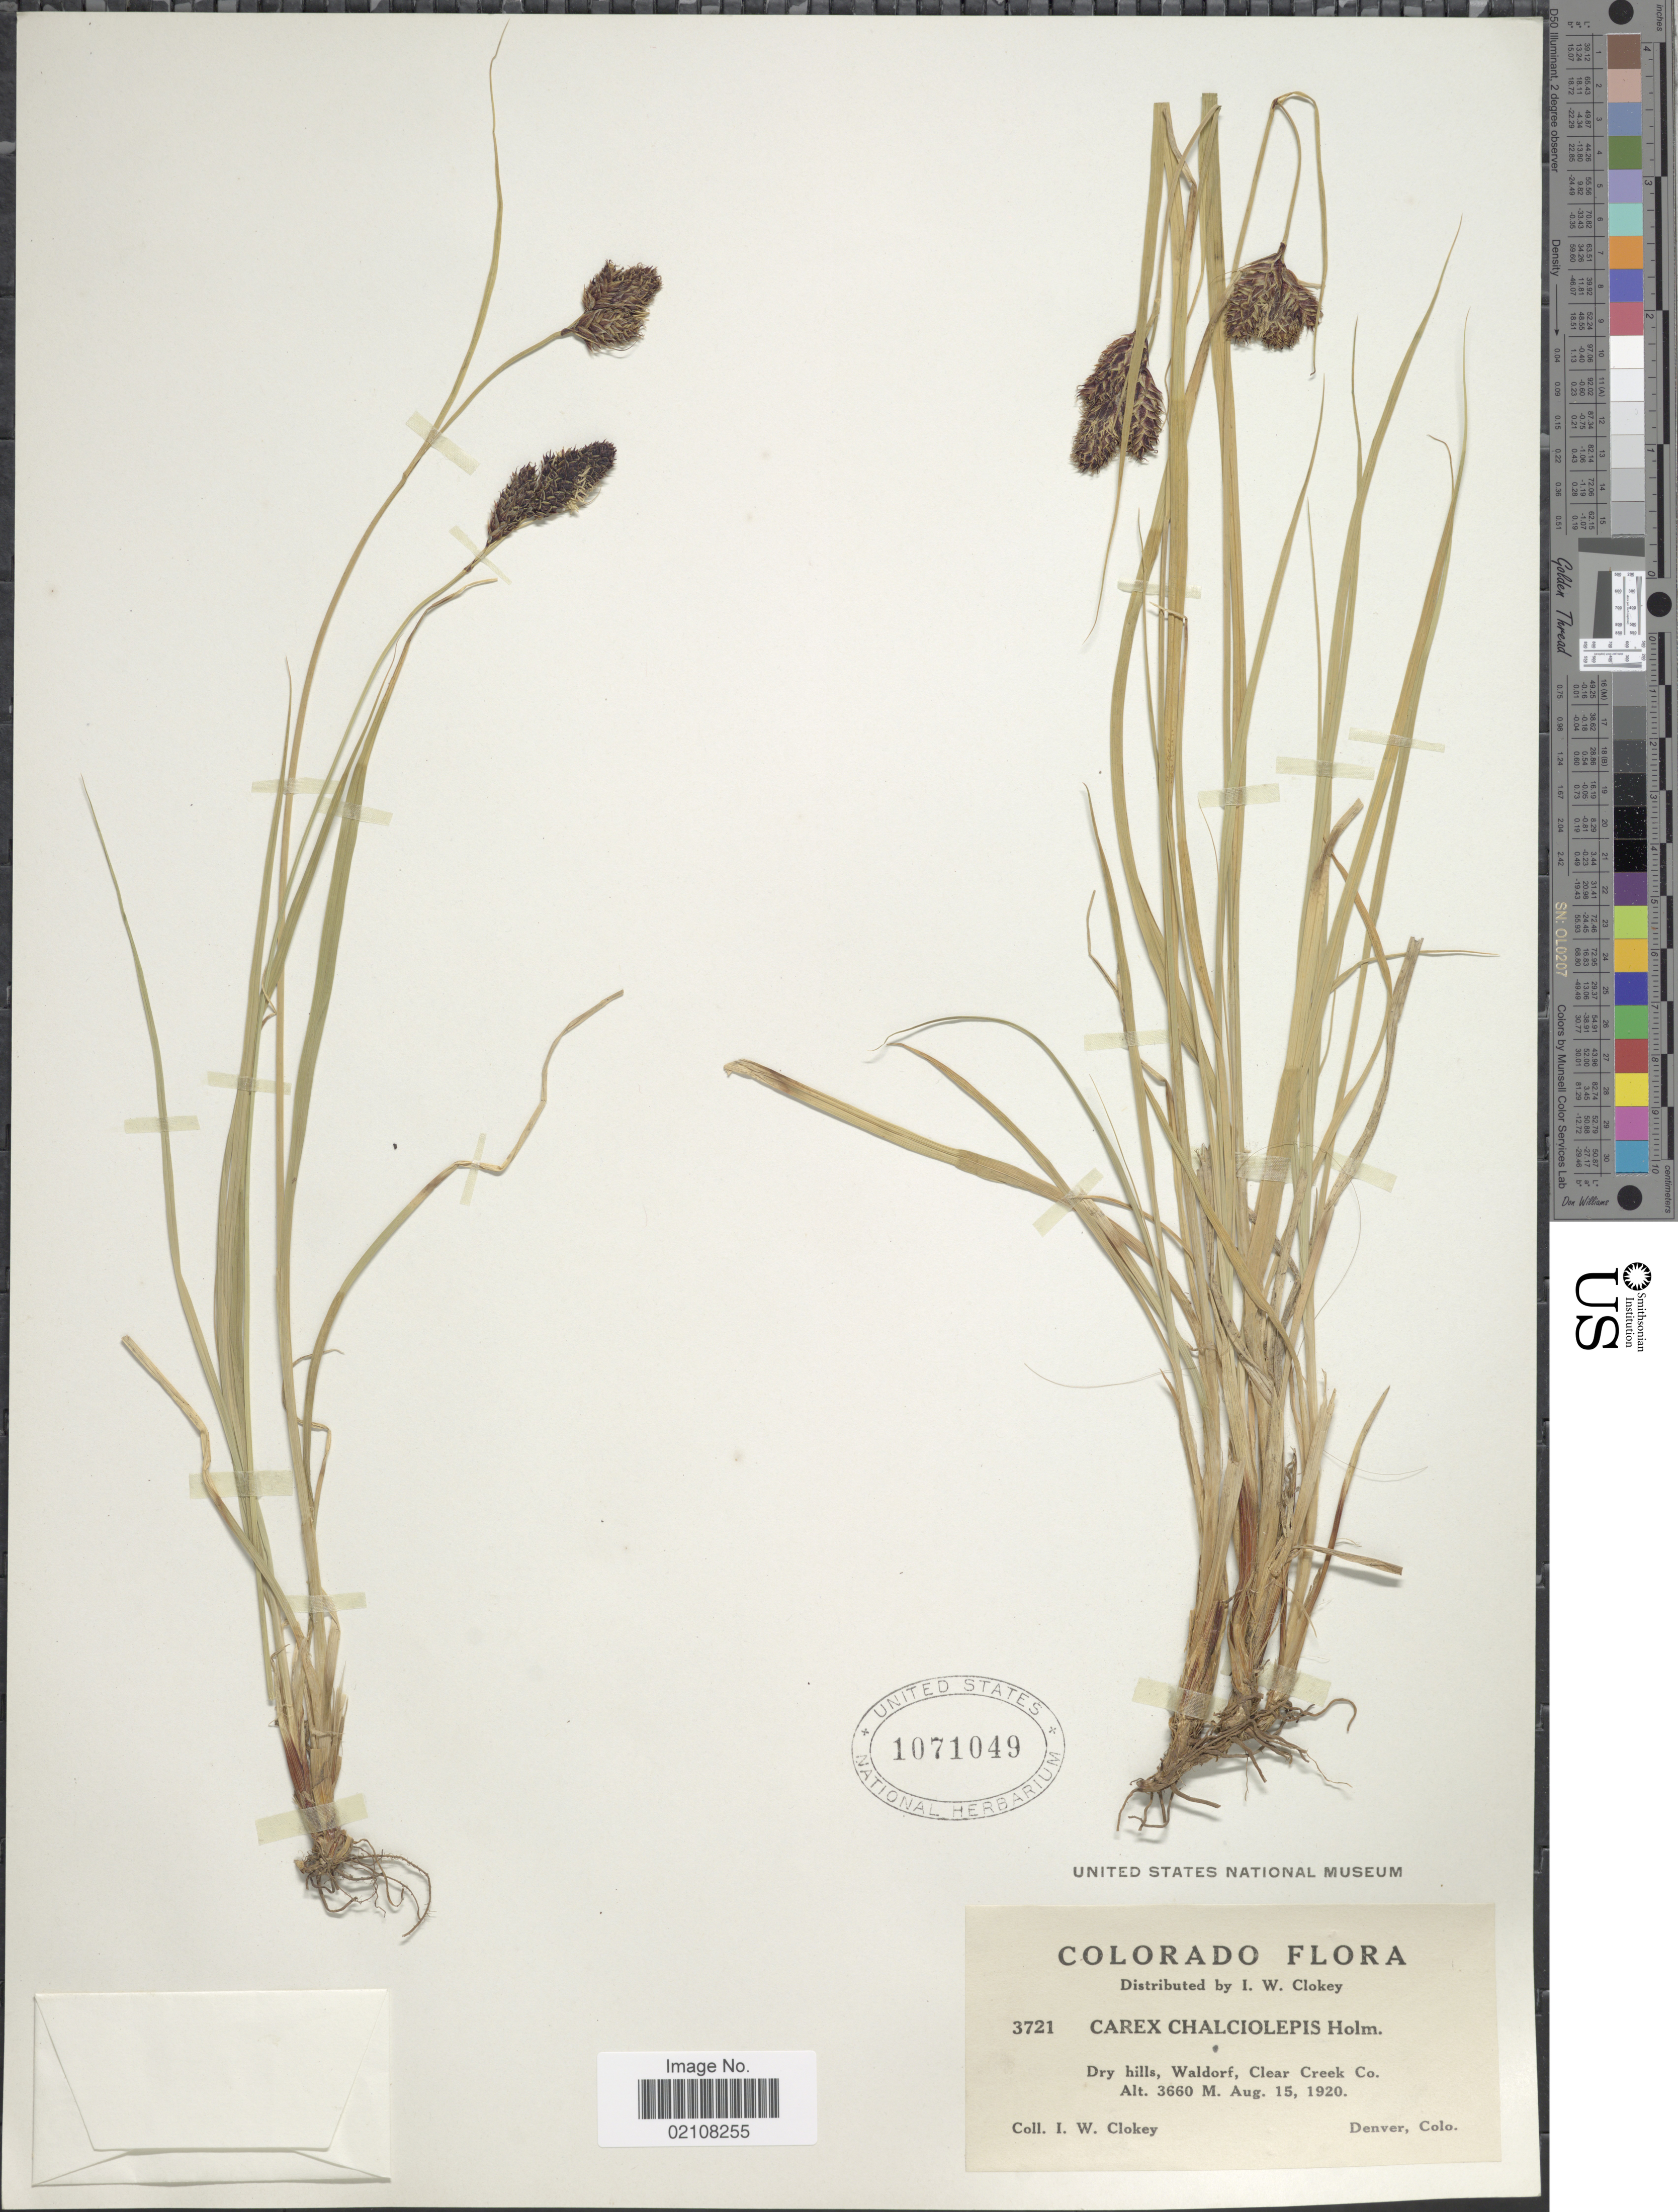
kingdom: Plantae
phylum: Tracheophyta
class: Liliopsida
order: Poales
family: Cyperaceae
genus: Carex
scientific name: Carex chalciolepis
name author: Holm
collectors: I. W. Clokey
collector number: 3721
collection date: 1920-08-15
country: United States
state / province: Colorado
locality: Dry hills, Waldorf, Clear Creek Co., Denver, Colo.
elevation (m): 3660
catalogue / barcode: US 1071049